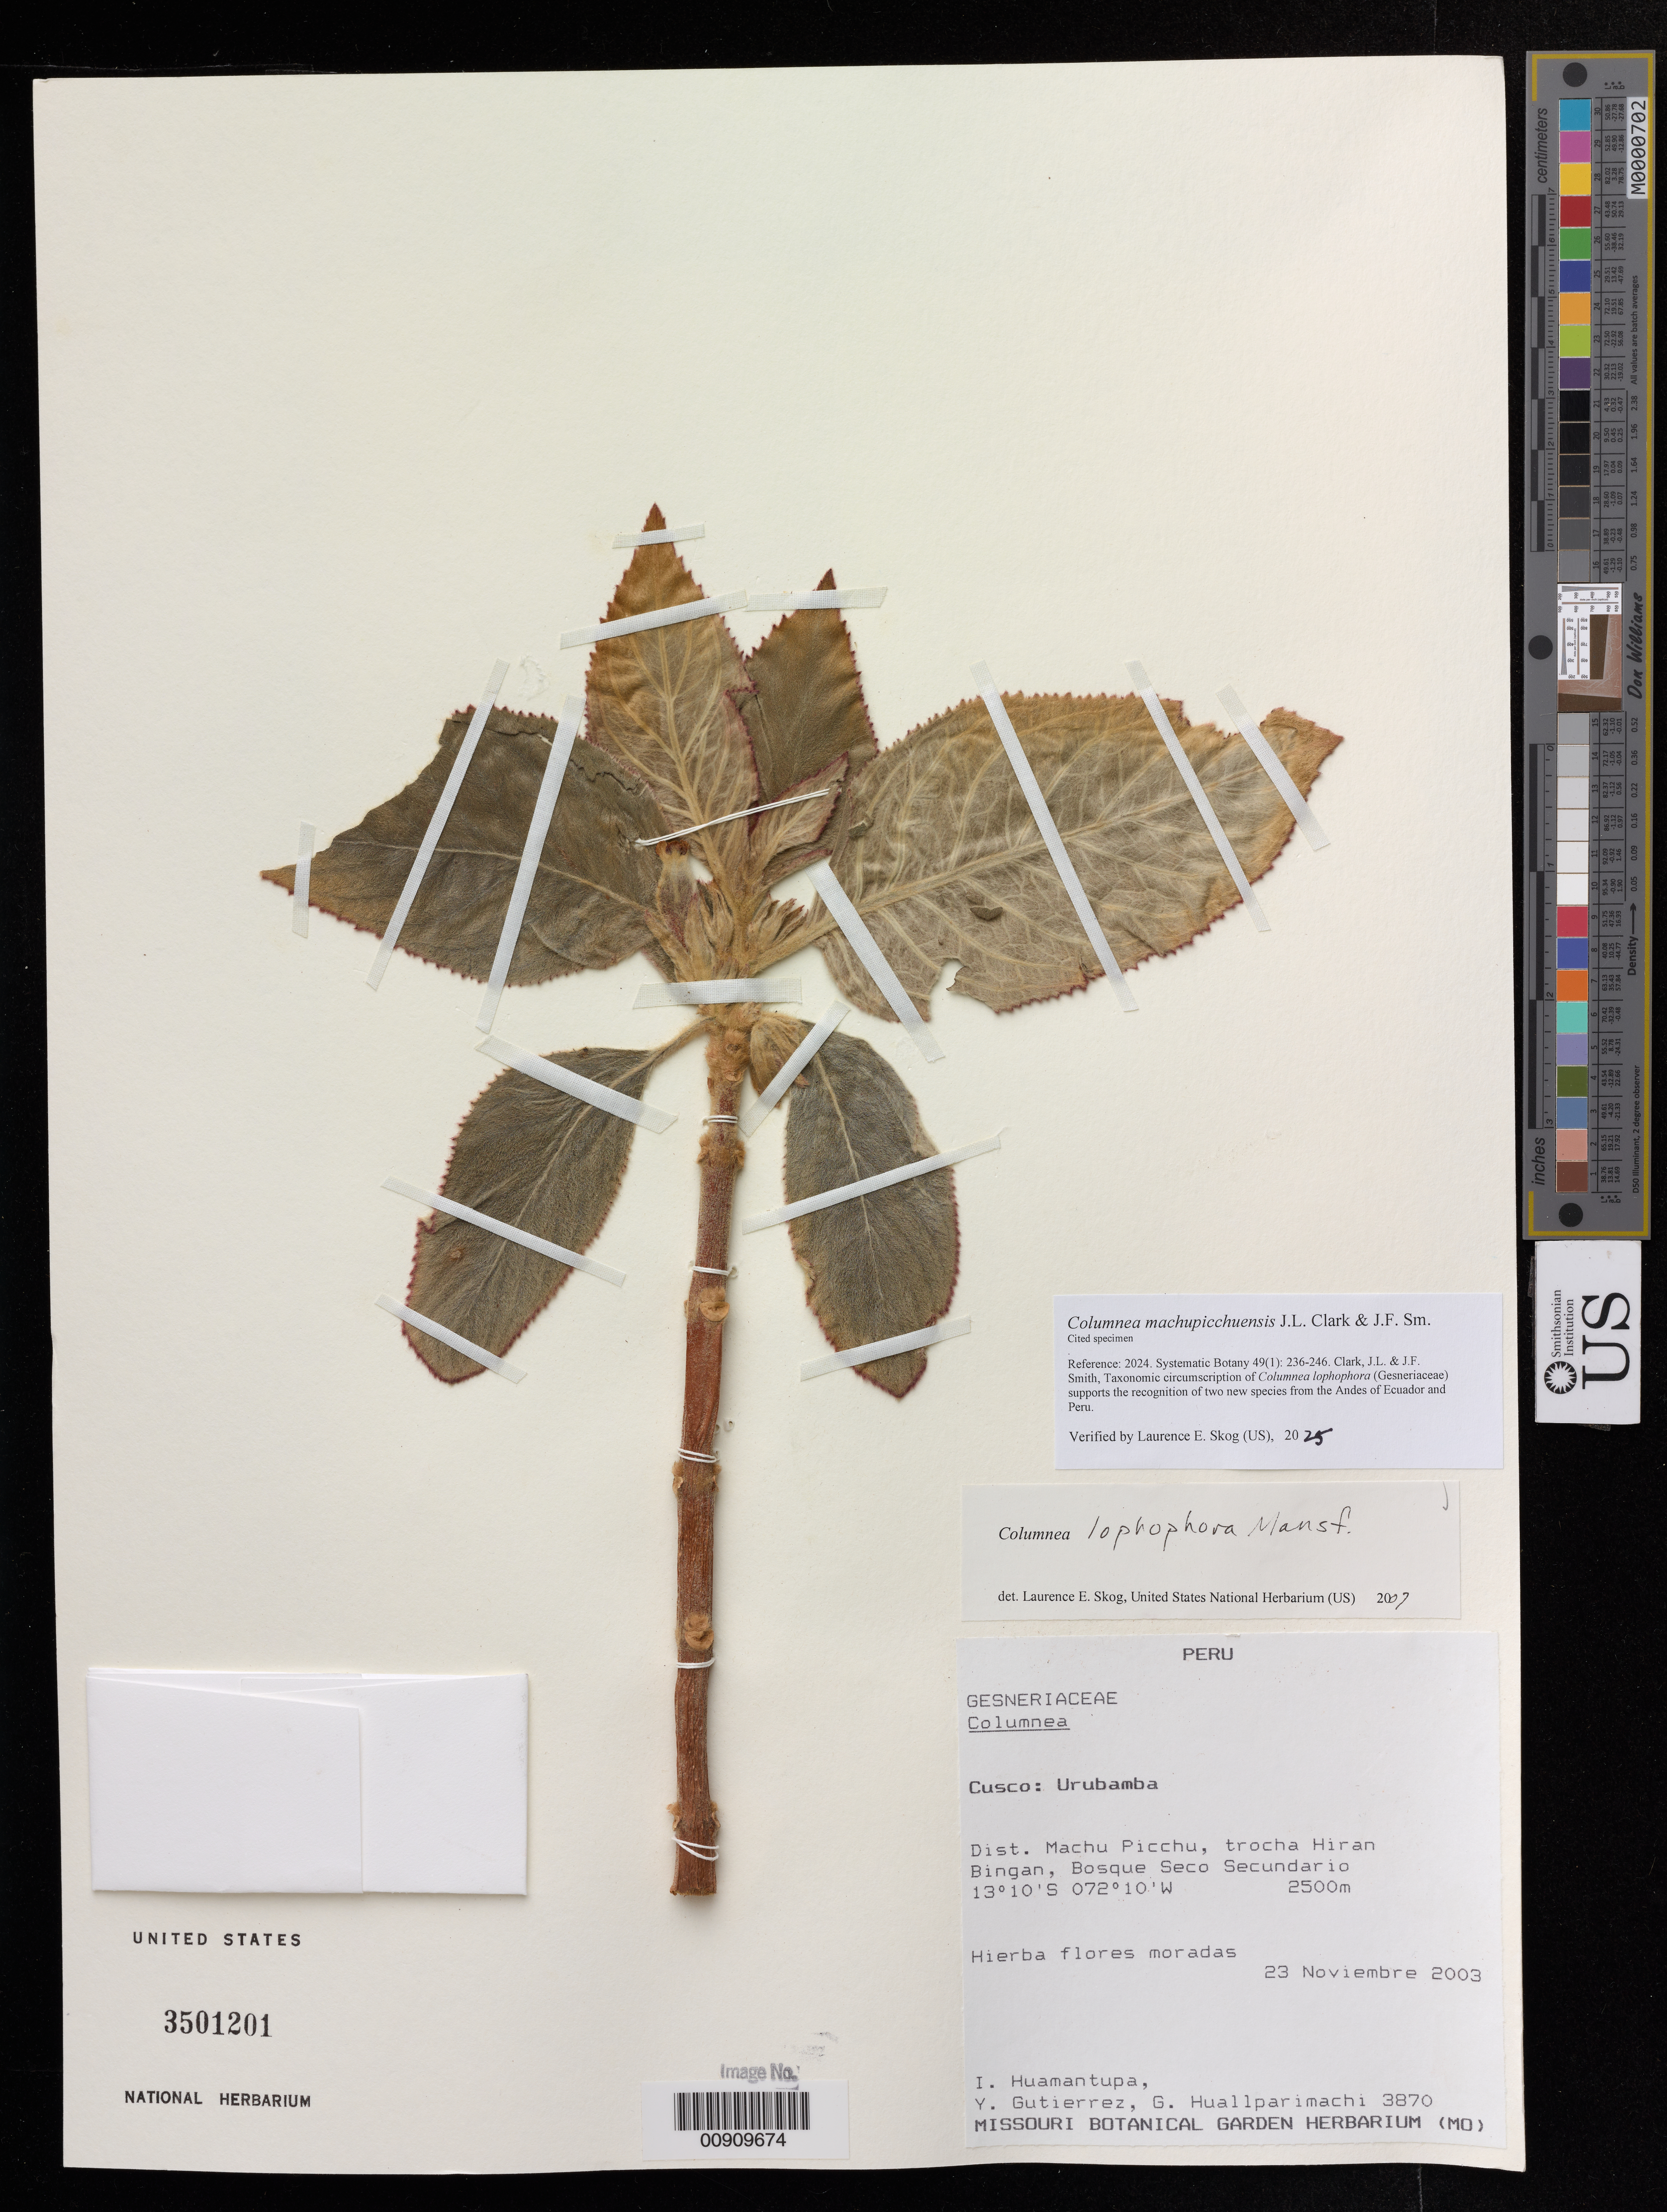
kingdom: Plantae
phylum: Tracheophyta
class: Magnoliopsida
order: Lamiales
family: Gesneriaceae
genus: Columnea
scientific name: Columnea machupicchuensis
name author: J.L. Clark & J.F. Sm.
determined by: Skog, Laurence E.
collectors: I. Huamantupa, Y. Gutierrez & G. Huallparimachi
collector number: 3870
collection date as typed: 23 Nov 2003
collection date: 2003-11-23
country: Peru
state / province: Cusco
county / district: Urubamba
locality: Machu Picchu, trocha Hiran Bingan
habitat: Bosque seco secundario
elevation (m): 2500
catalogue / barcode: US 3501201